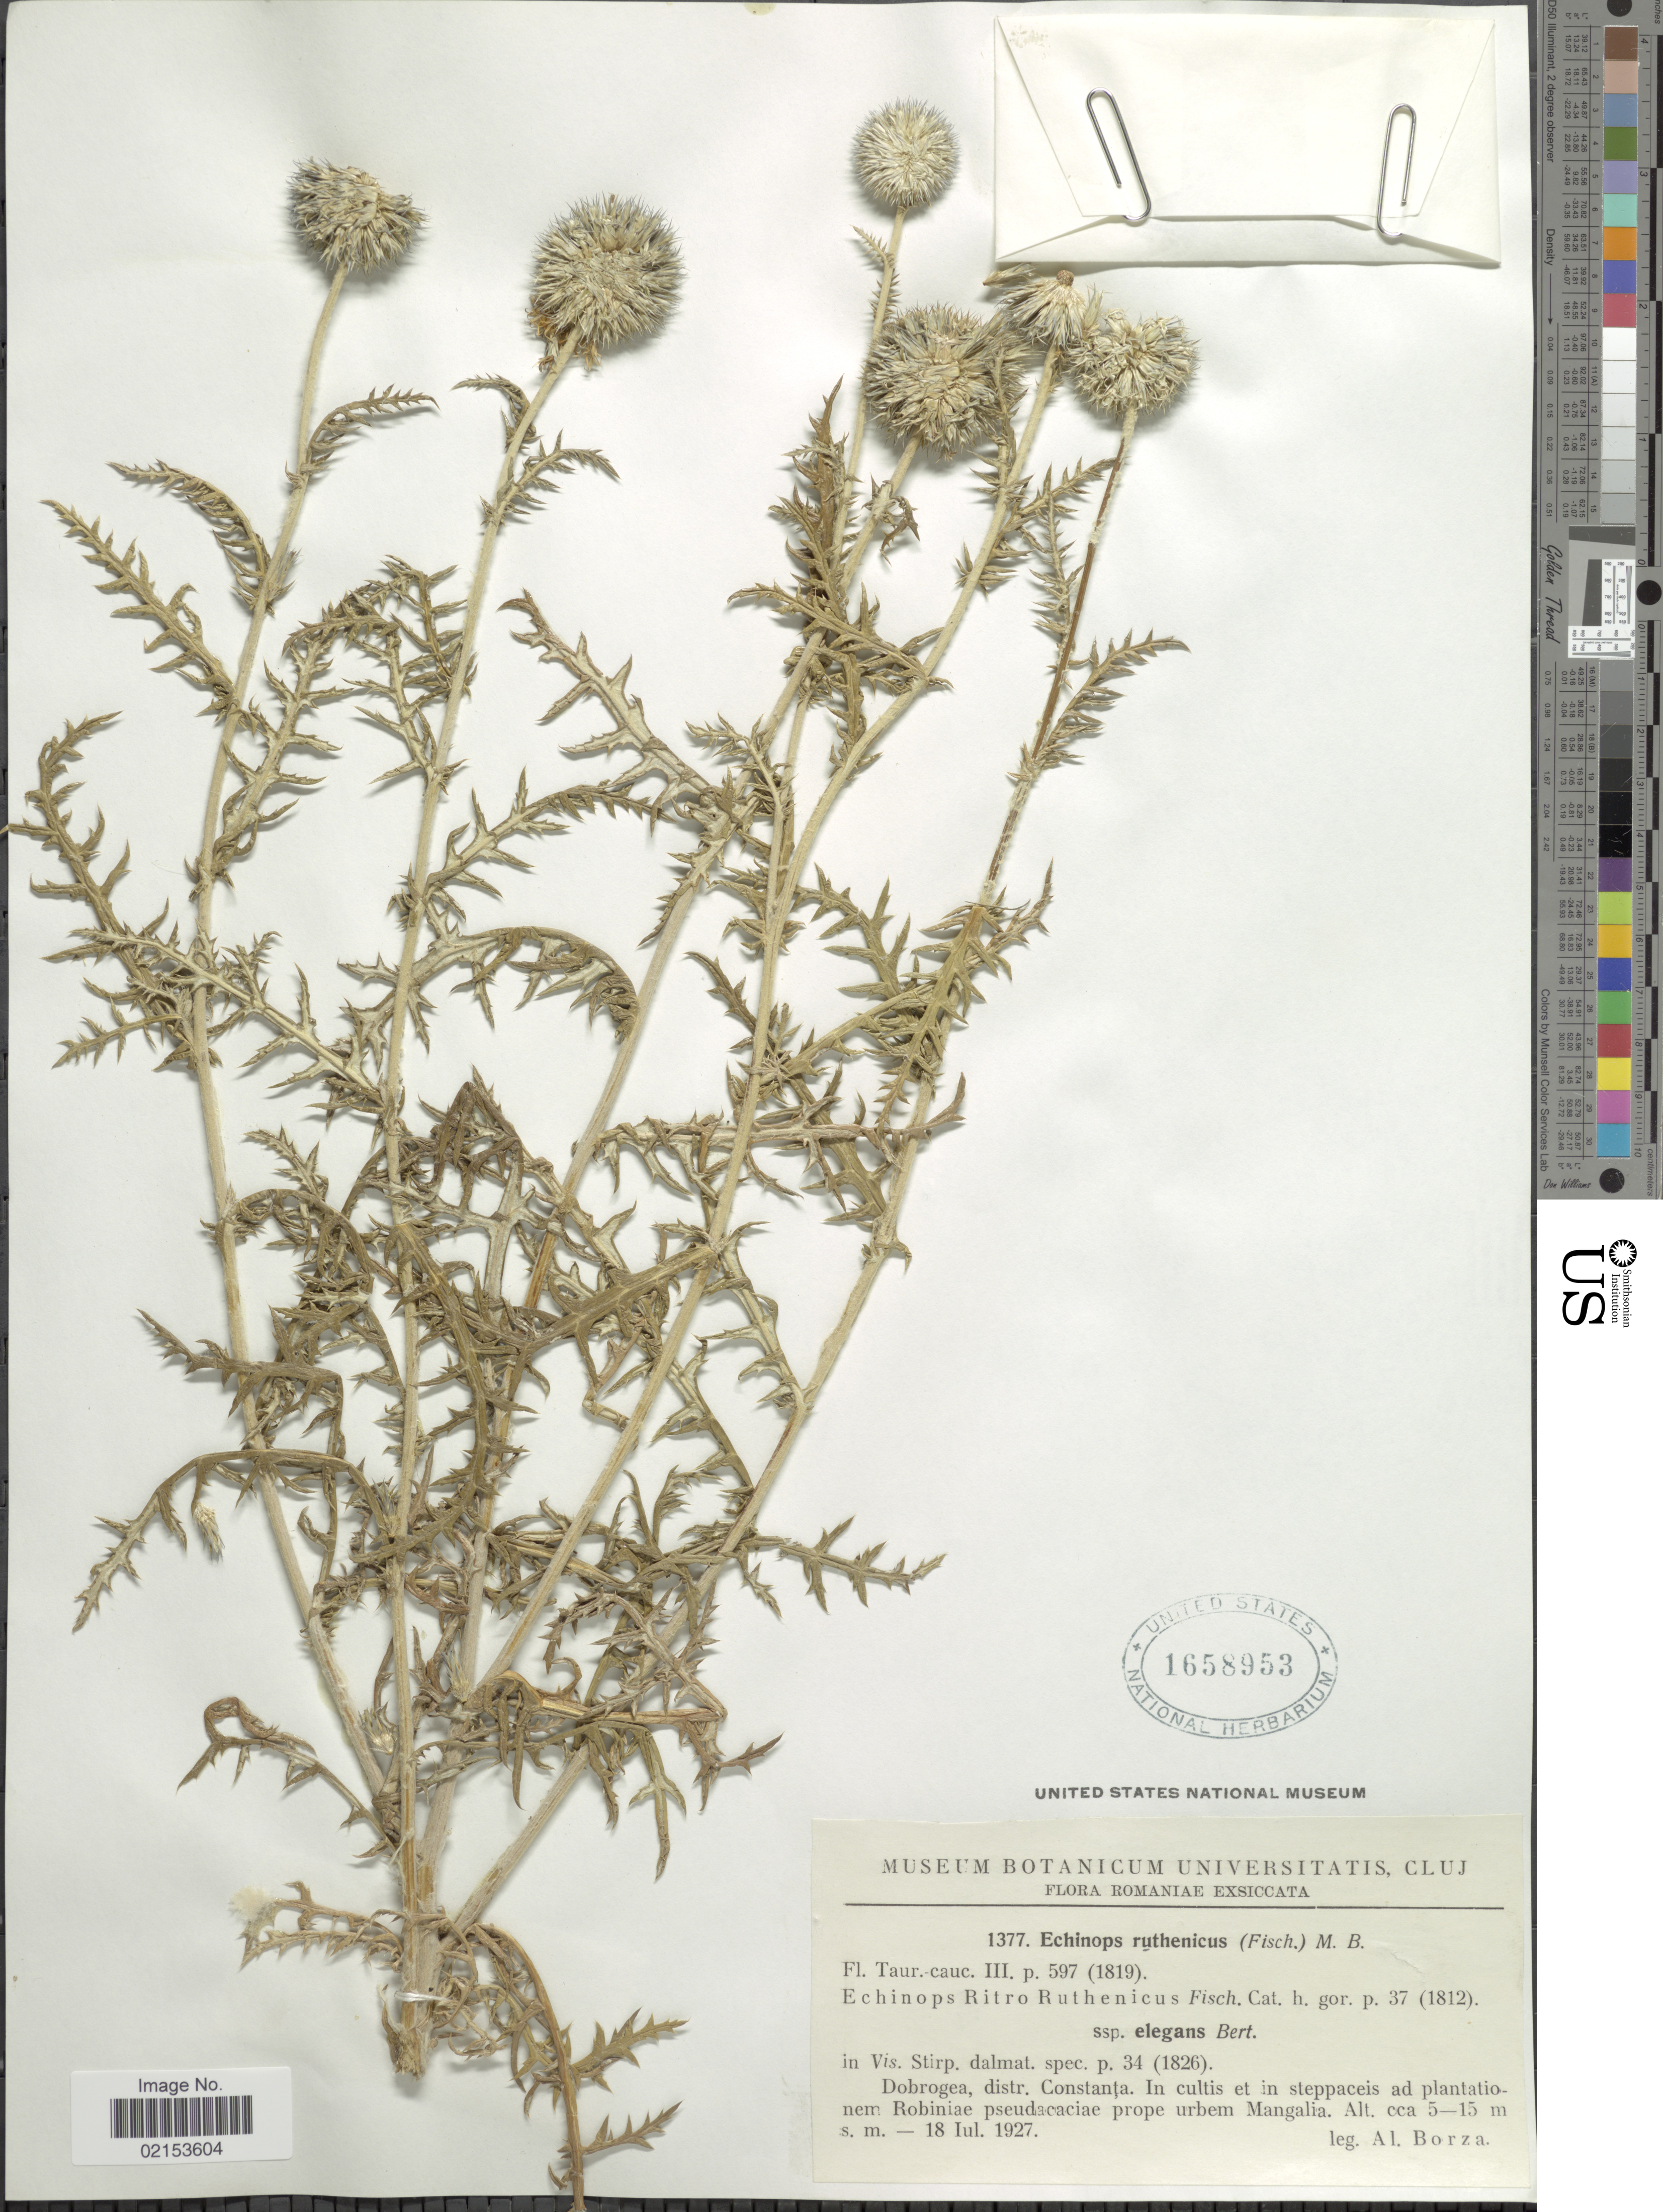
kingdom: Plantae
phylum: Tracheophyta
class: Magnoliopsida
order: Asterales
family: Asteraceae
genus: Echinops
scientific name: Echinops ritro subsp. ruthenicus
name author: (M. Bieb.) Nyman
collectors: A. Borza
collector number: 1377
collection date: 1927-07-18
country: Romania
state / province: Constanta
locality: Dobrogea, nem Robiniae pseudacaciae prope urbem Mangalia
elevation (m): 5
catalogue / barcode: US 1658953